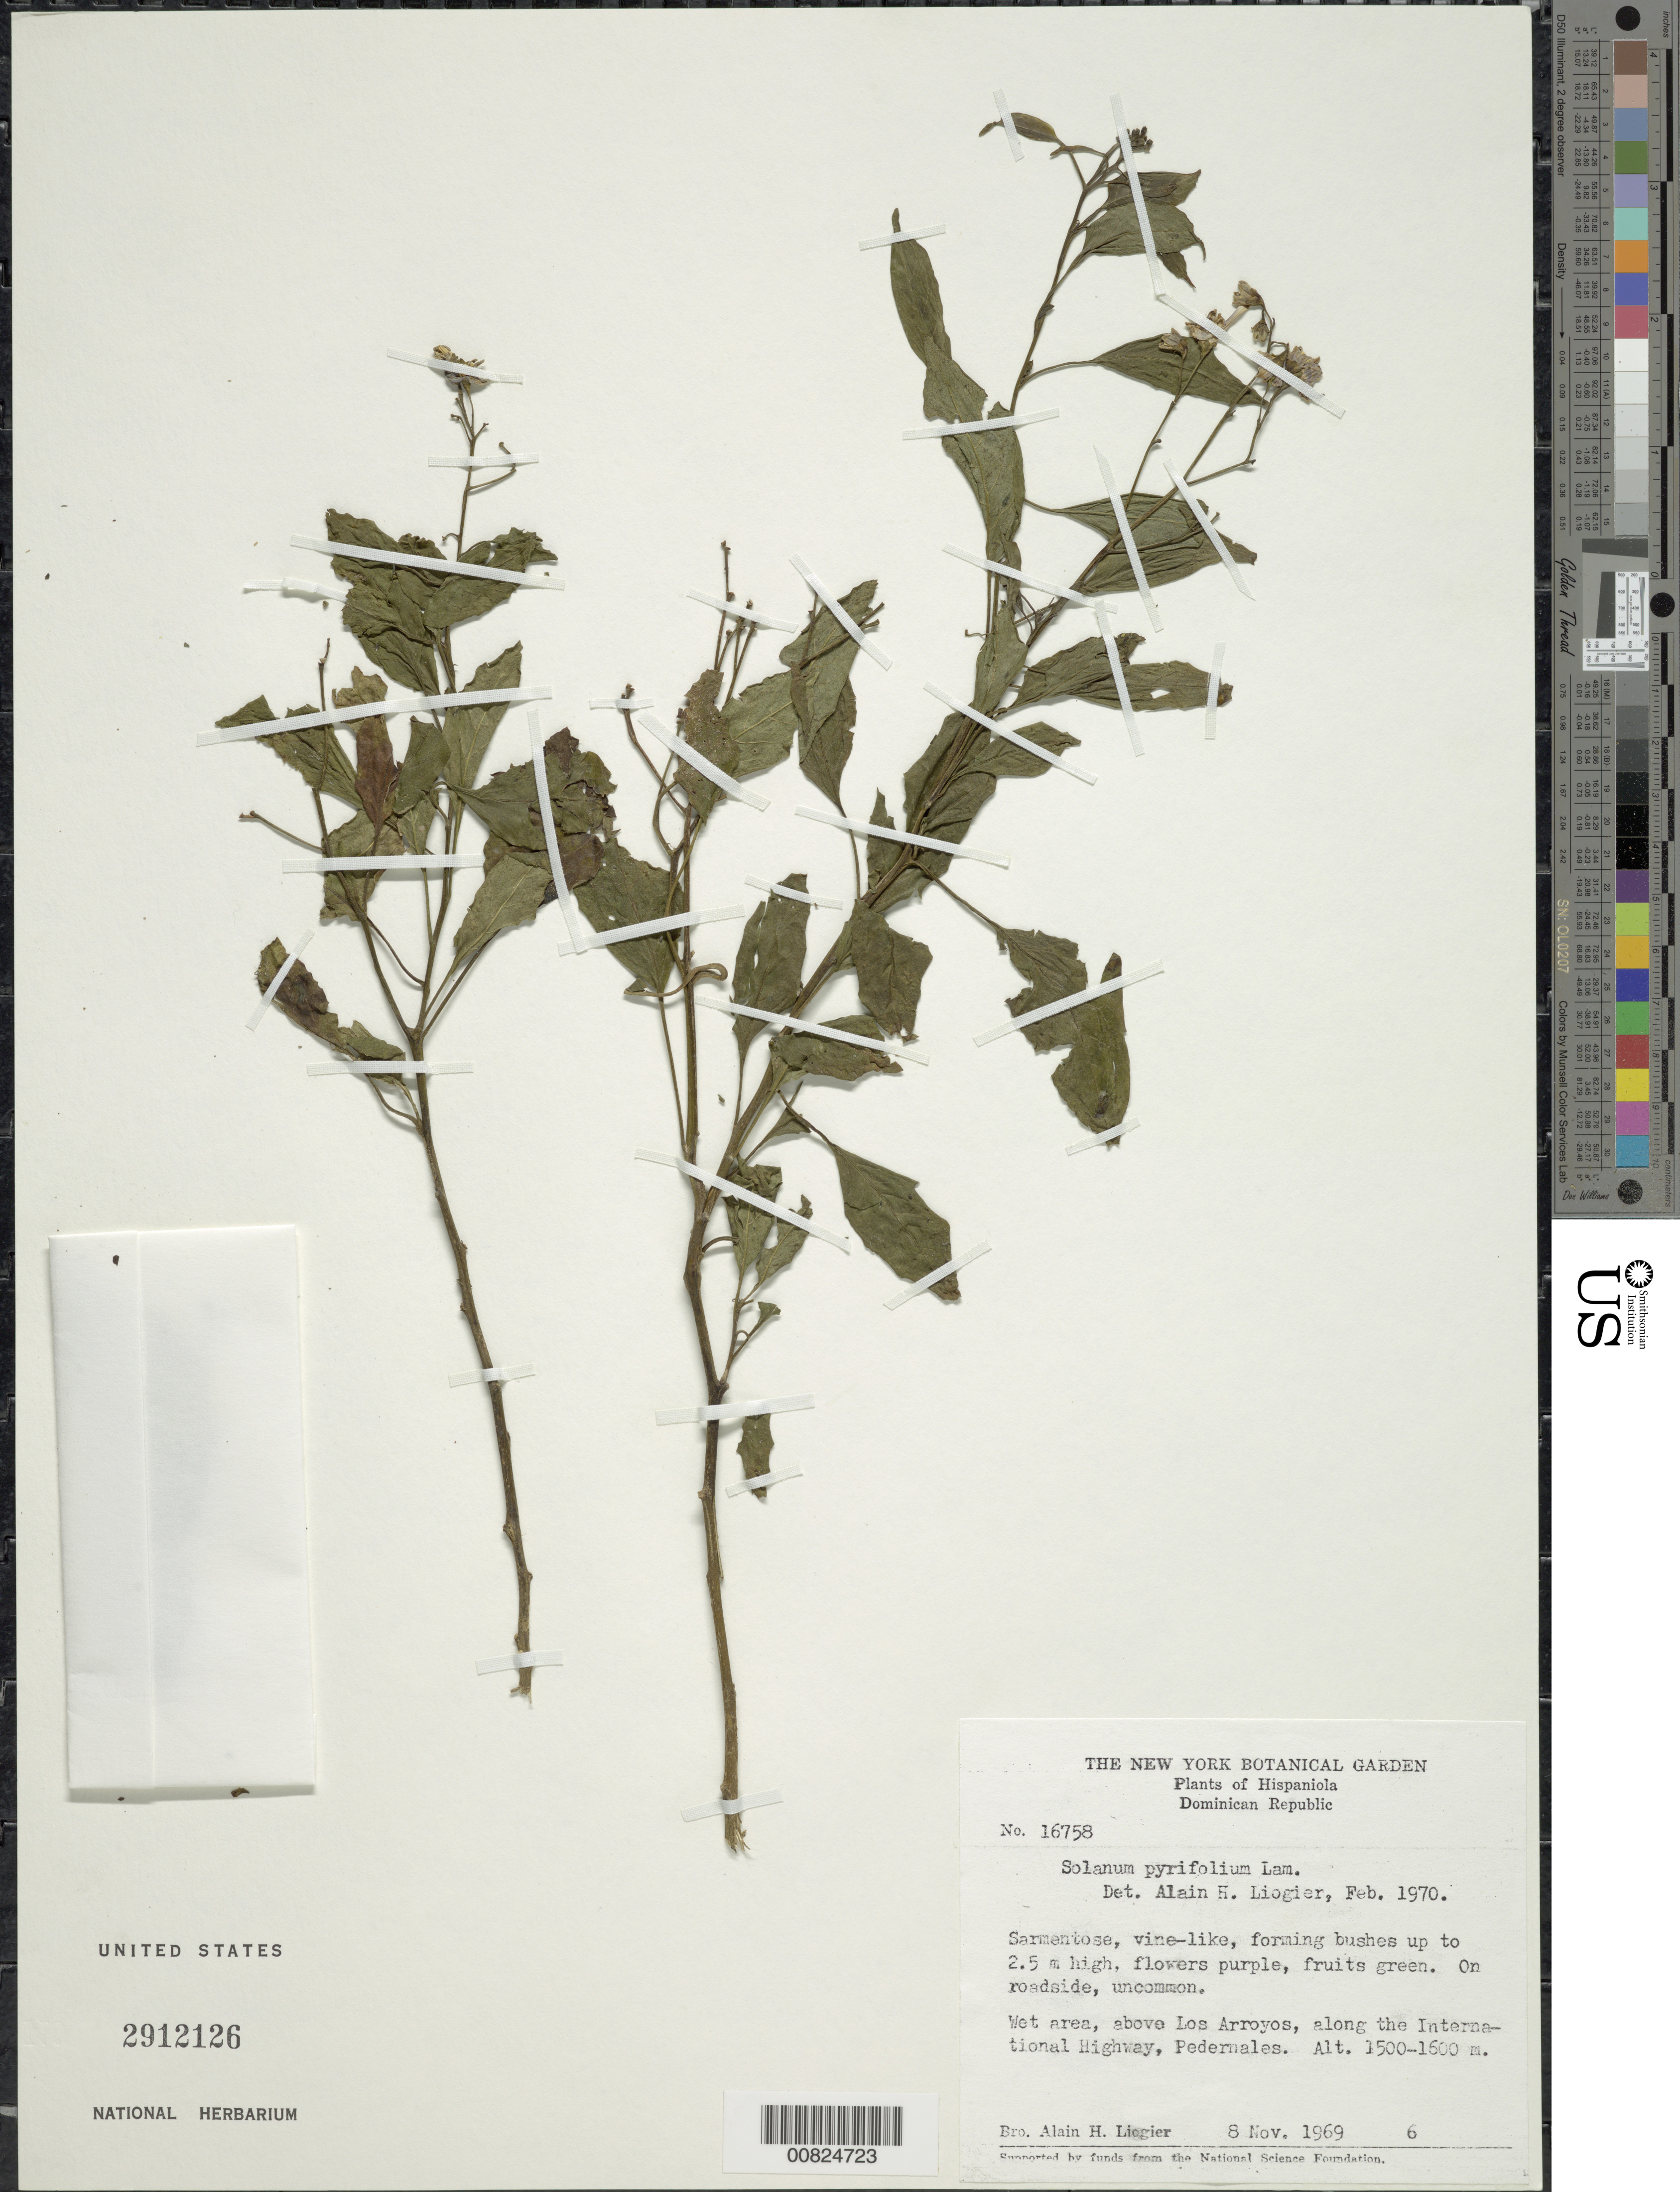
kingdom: Plantae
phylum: Tracheophyta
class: Magnoliopsida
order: Solanales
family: Solanaceae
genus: Solanum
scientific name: Solanum pyrifolium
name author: Lam.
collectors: A. H. Liogier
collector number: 16758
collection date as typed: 08 Nov 1969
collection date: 1969-11-08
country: Dominican Republic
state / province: Pedernales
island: Hispaniola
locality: Above Los Arroyos, along the International Highway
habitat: Wet area on roadside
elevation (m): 1500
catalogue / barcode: US 2912126